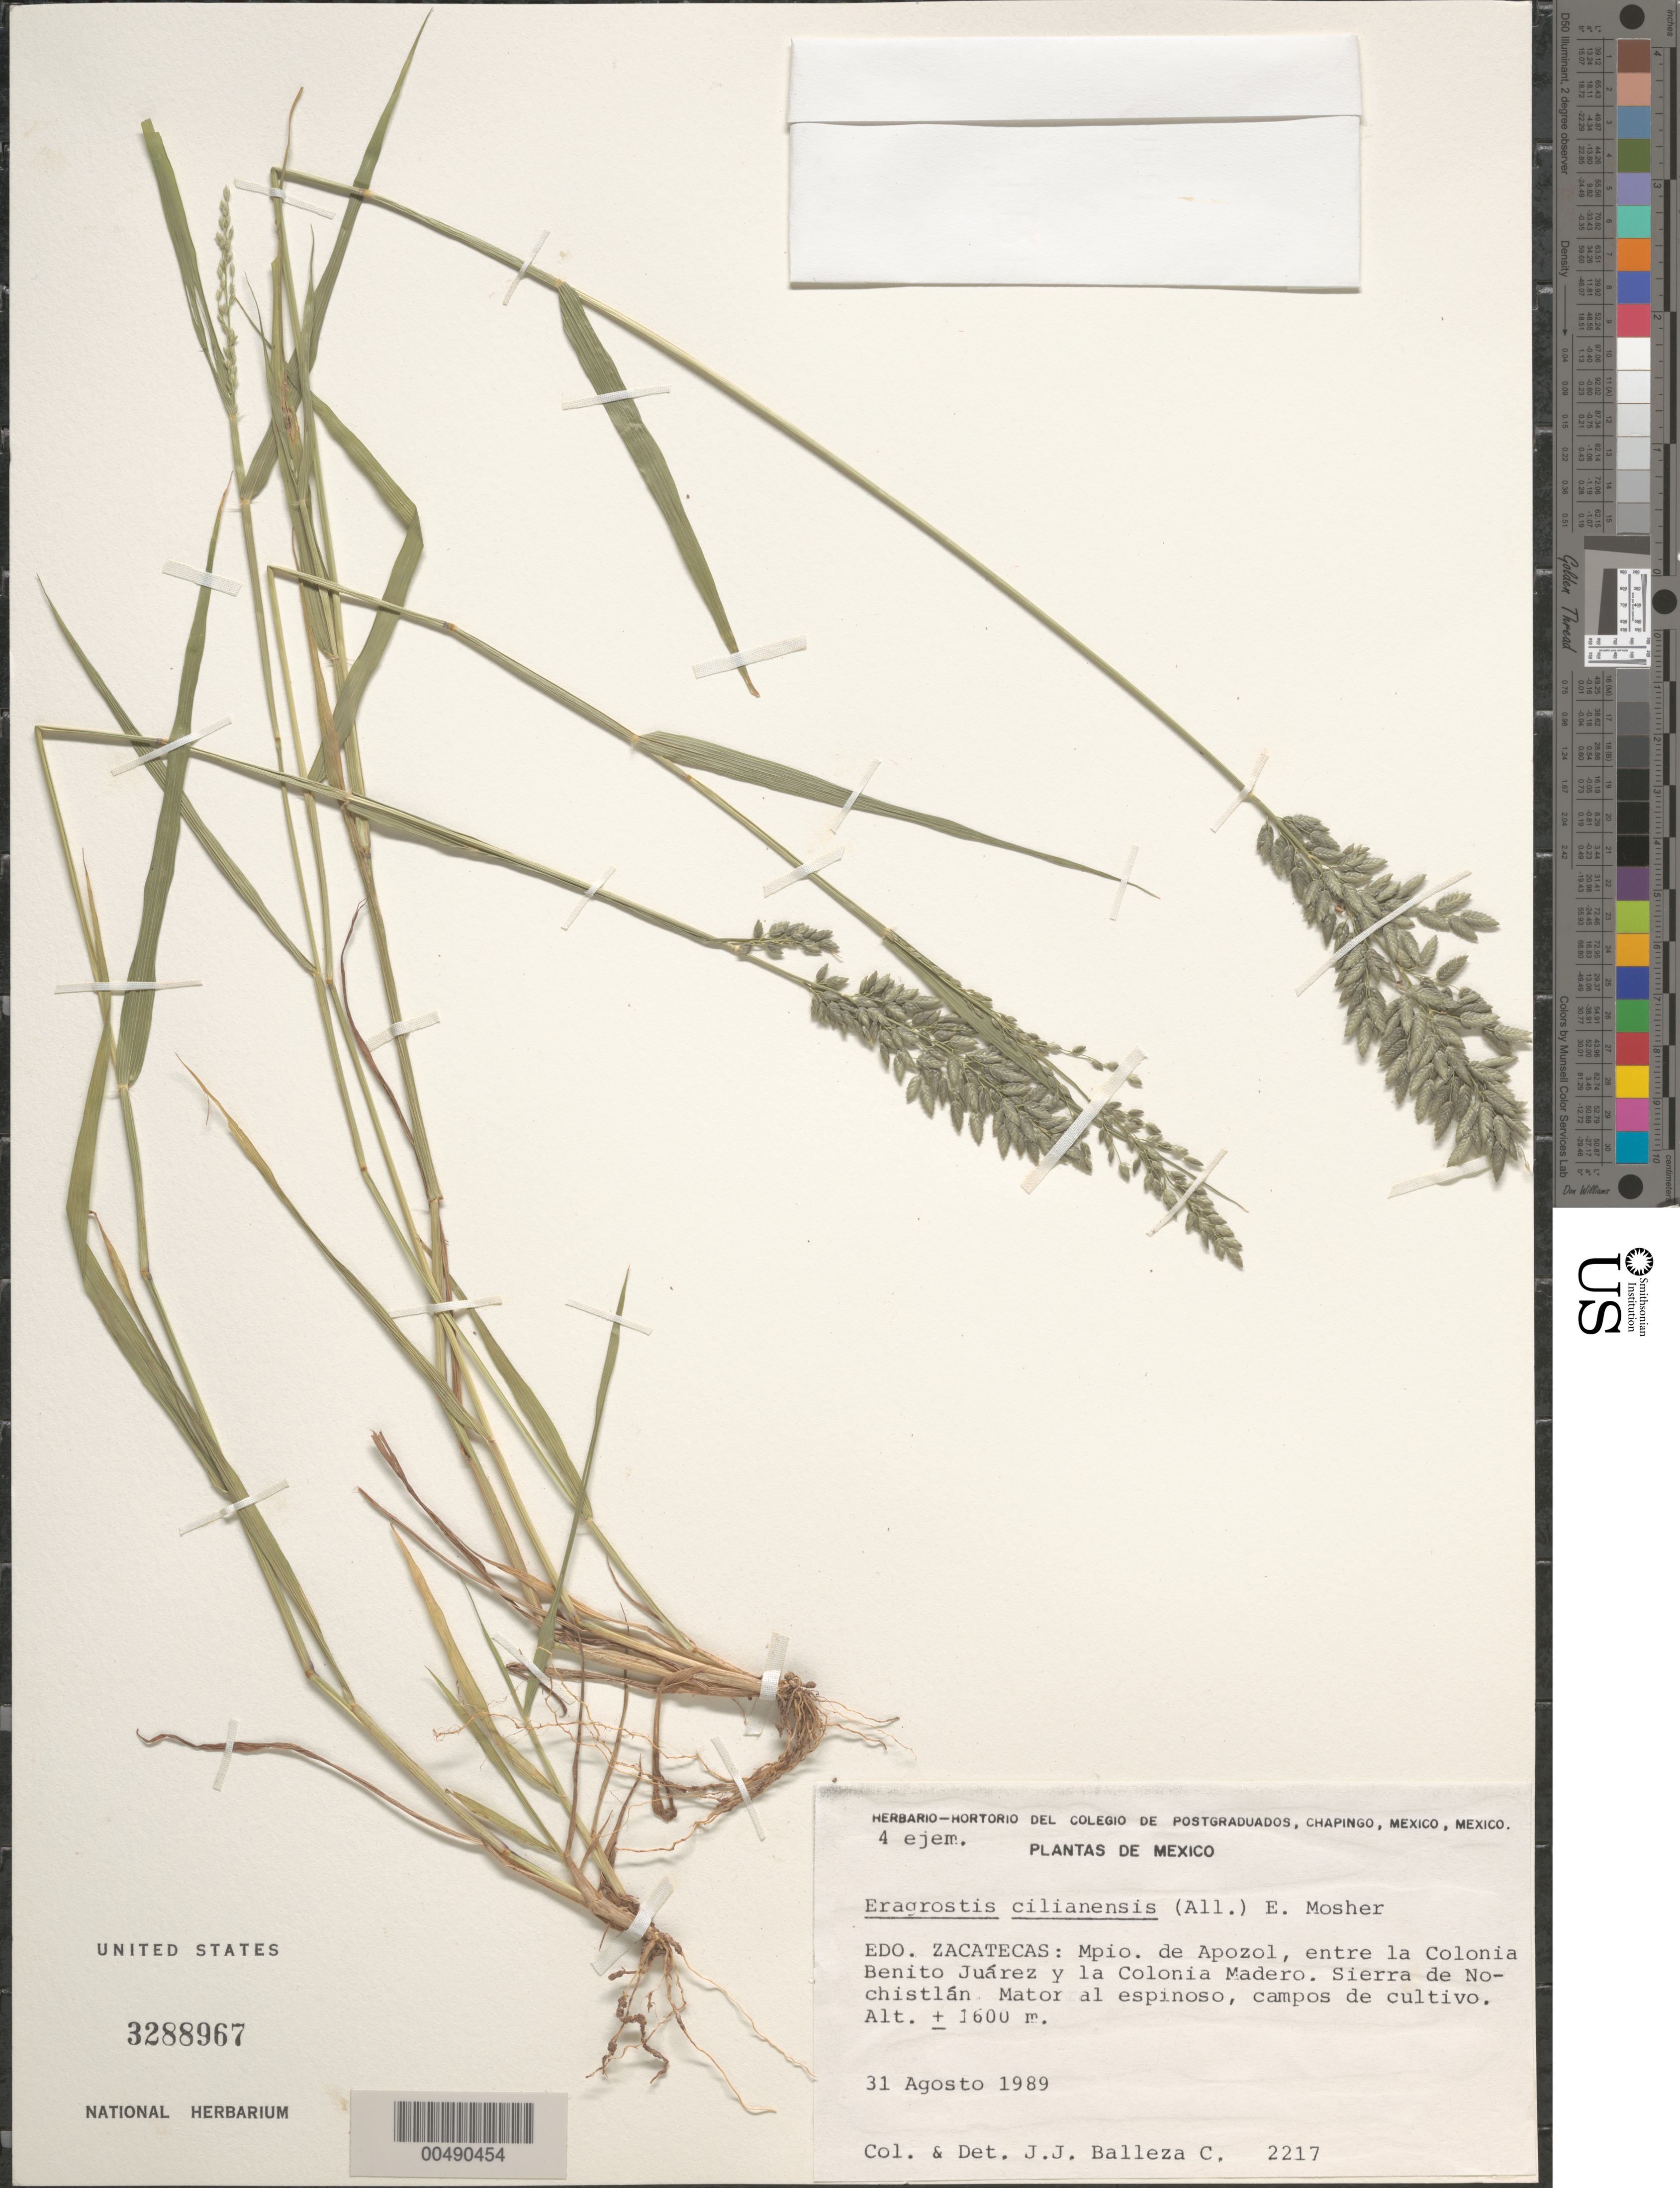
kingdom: Plantae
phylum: Tracheophyta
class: Liliopsida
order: Poales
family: Poaceae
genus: Eragrostis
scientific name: Eragrostis cilianensis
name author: (Bellardi) Vignolo ex Janch.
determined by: Balleza C., J. J.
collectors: J. J. Balleza C.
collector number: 2217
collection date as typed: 31 Aug 1989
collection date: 1989-08-31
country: Mexico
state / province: Zacatecas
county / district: Apozol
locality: Between Colonia Benito Juárez and Colonia Madero, Sierra de Nochistlán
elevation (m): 1600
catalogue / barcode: US 3288967